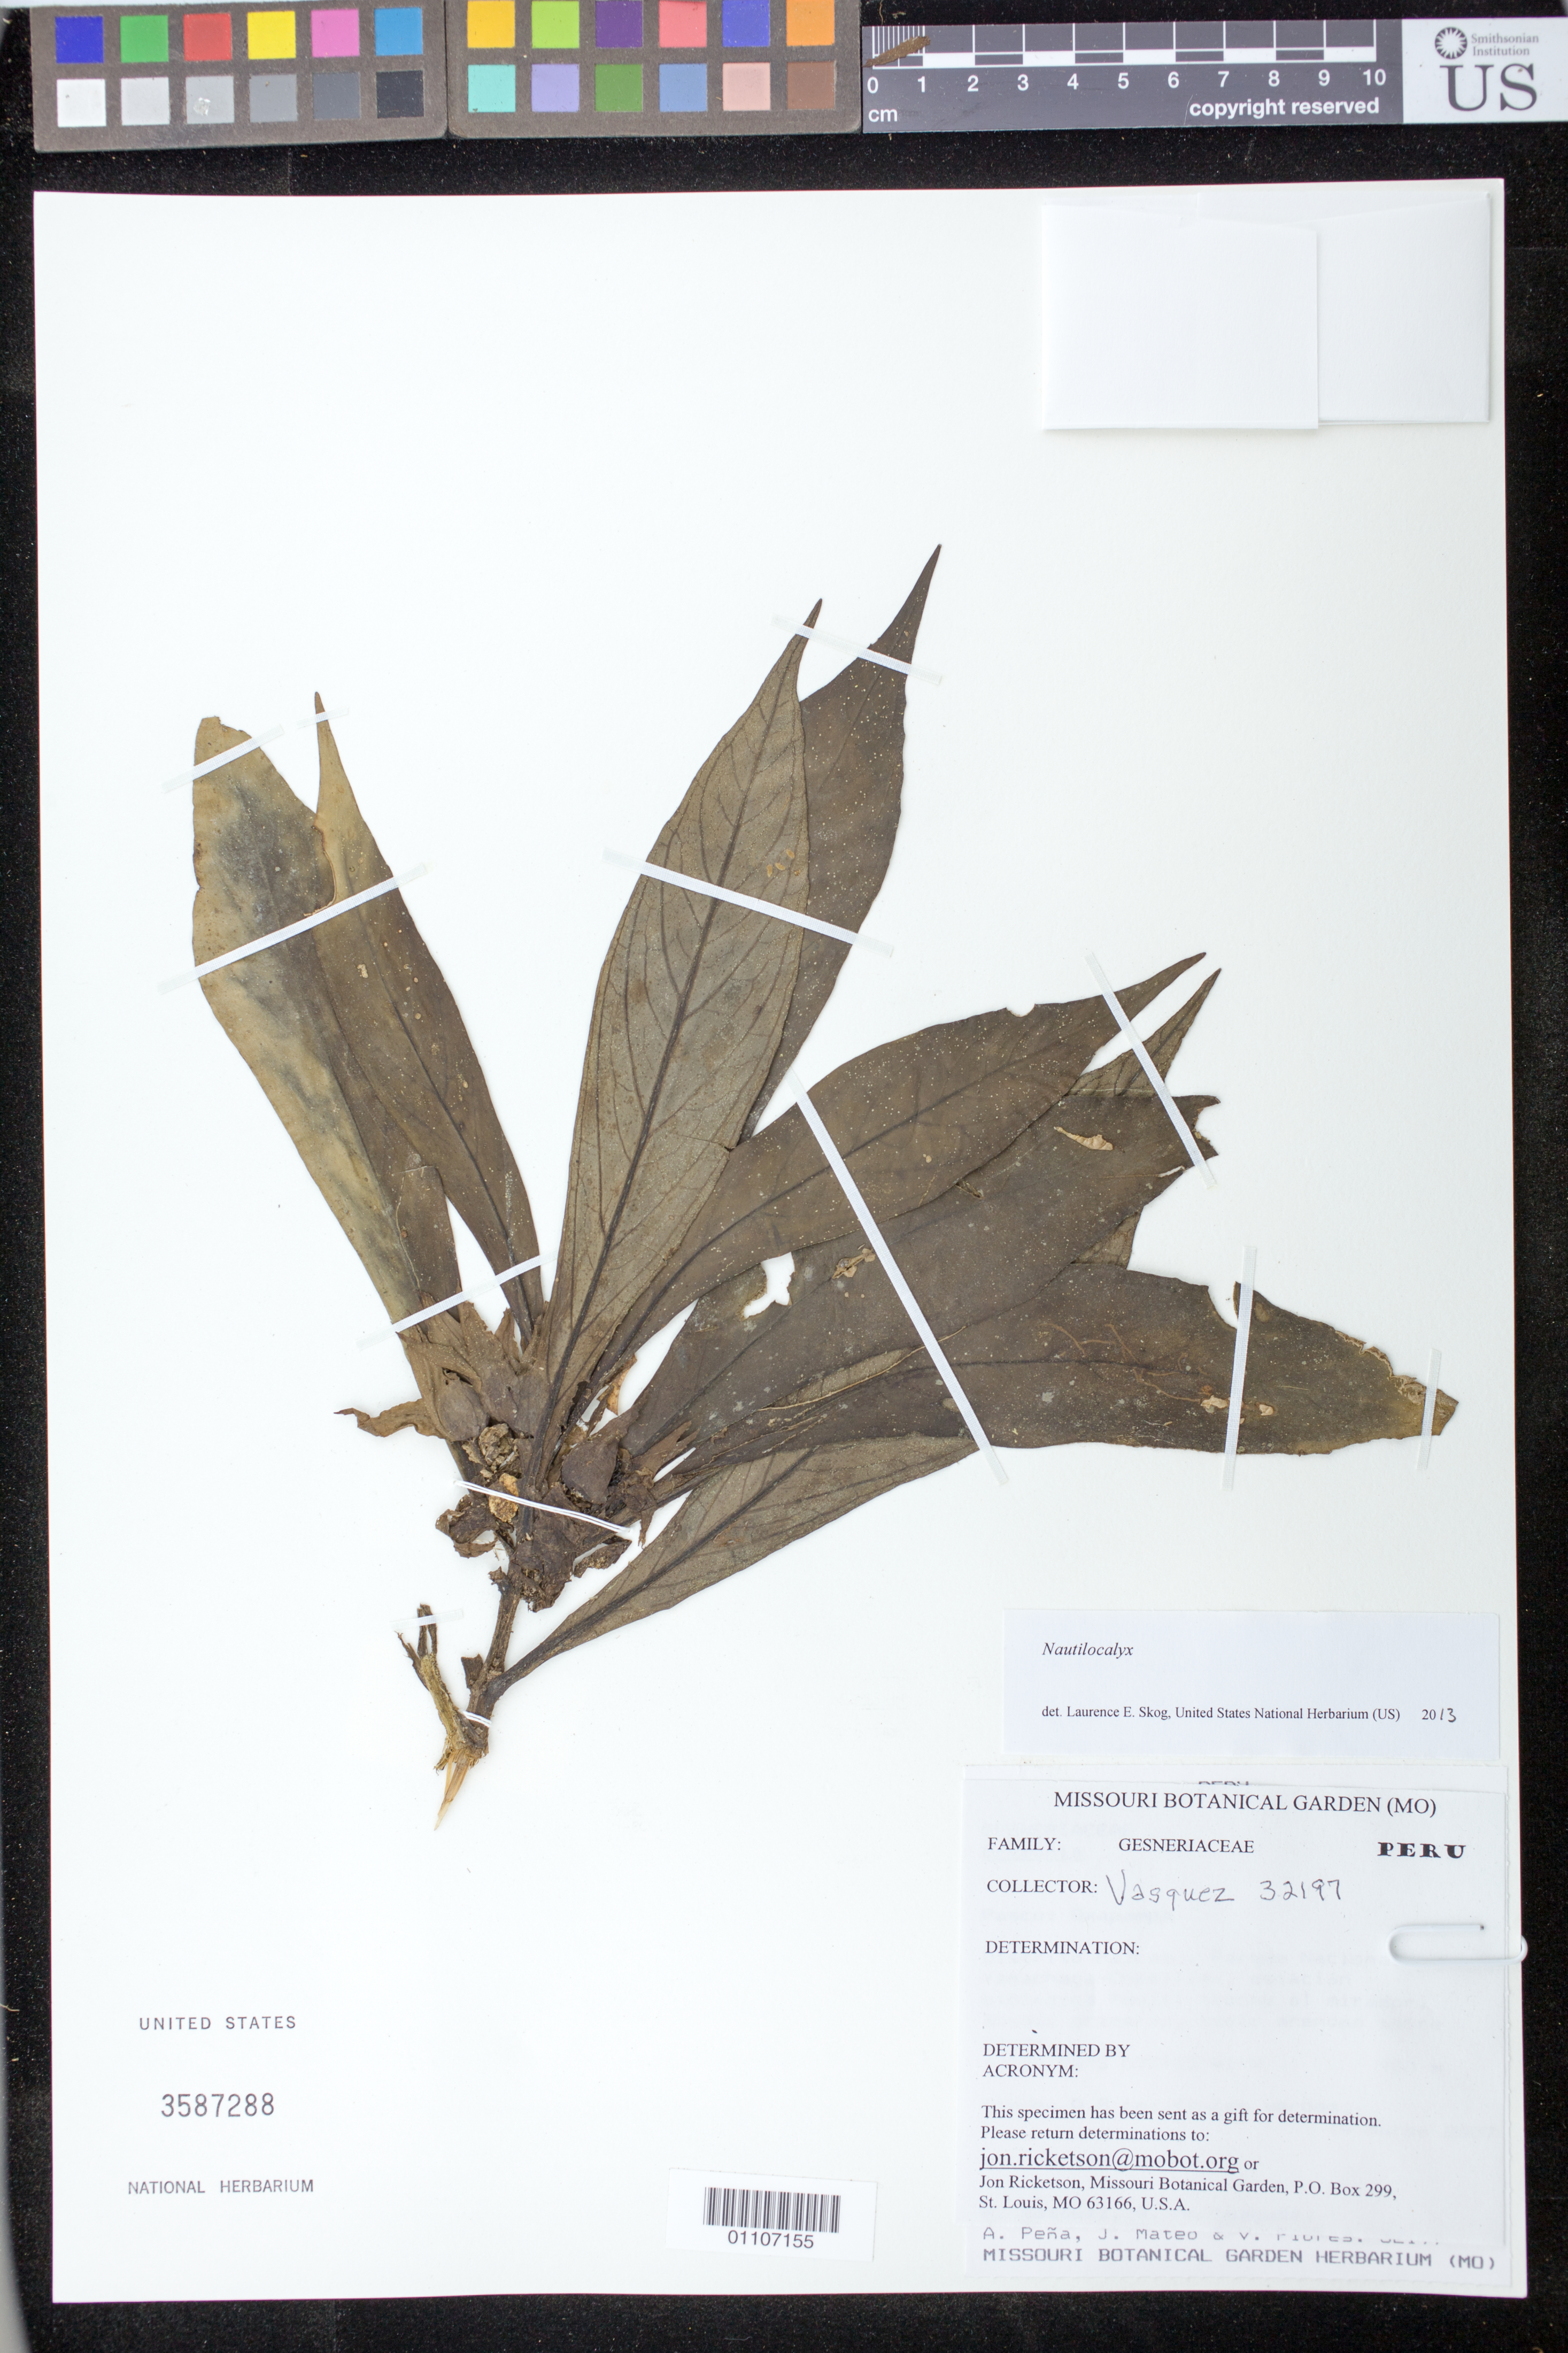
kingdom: Plantae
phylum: Tracheophyta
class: Magnoliopsida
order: Lamiales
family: Gesneriaceae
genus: Nautilocalyx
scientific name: Nautilocalyx sp.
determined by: Skog, Laurence E.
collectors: R. Vásquez, A. Monteagudo, A. Pena, J. Mateo, V. Flores & G. Castillo C.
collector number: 32197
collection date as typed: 14 Mar 2007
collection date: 2007-03-14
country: Peru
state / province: Pasco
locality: Oxapampa: Distrito Palcazu. Parque Nacional Yanachaga-Chemillen, estacion biologica Paujil trocha frentea la estacion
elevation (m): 400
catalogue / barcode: US 3587288